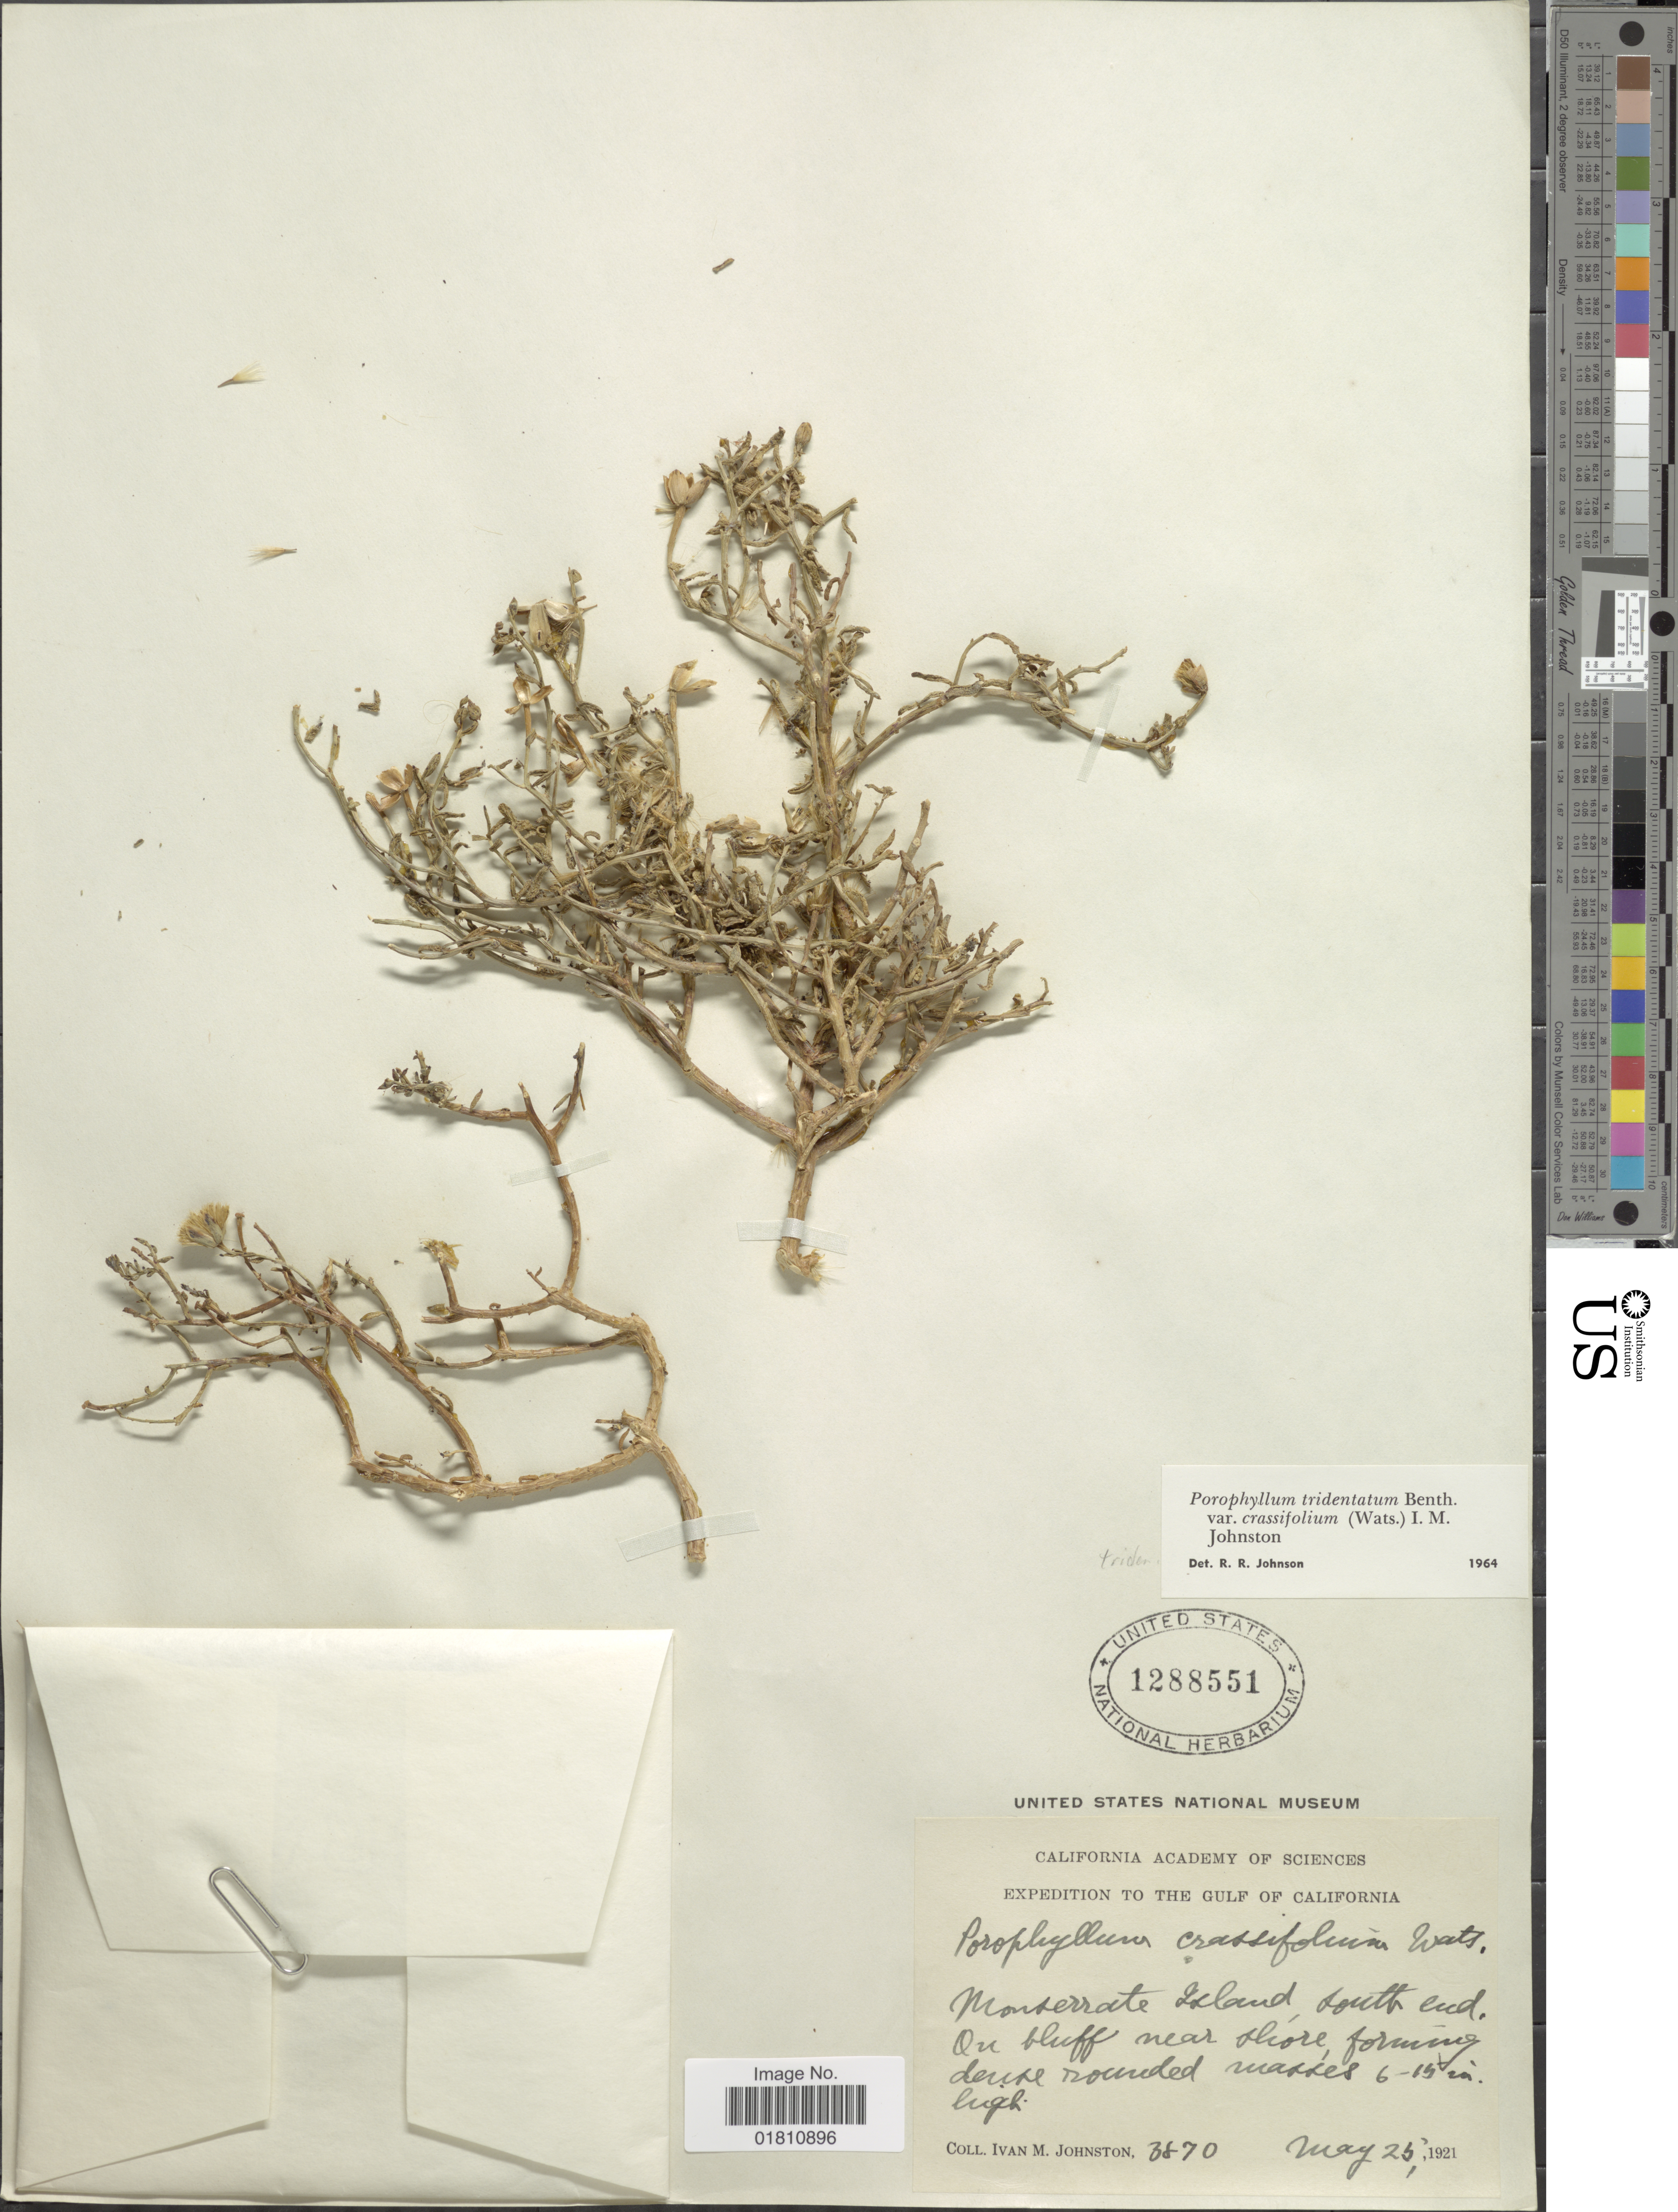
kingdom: Plantae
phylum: Tracheophyta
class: Magnoliopsida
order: Asterales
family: Asteraceae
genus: Bajacalia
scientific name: Bajacalia crassifolia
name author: (S. Watson) Loockerman et al.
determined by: Anzuinelli, M.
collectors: I.M. Johnston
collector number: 3870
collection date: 1921-05-25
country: Mexico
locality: Gulf of Montserrate Island, south end, on bluff near shore.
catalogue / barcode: US 1288551